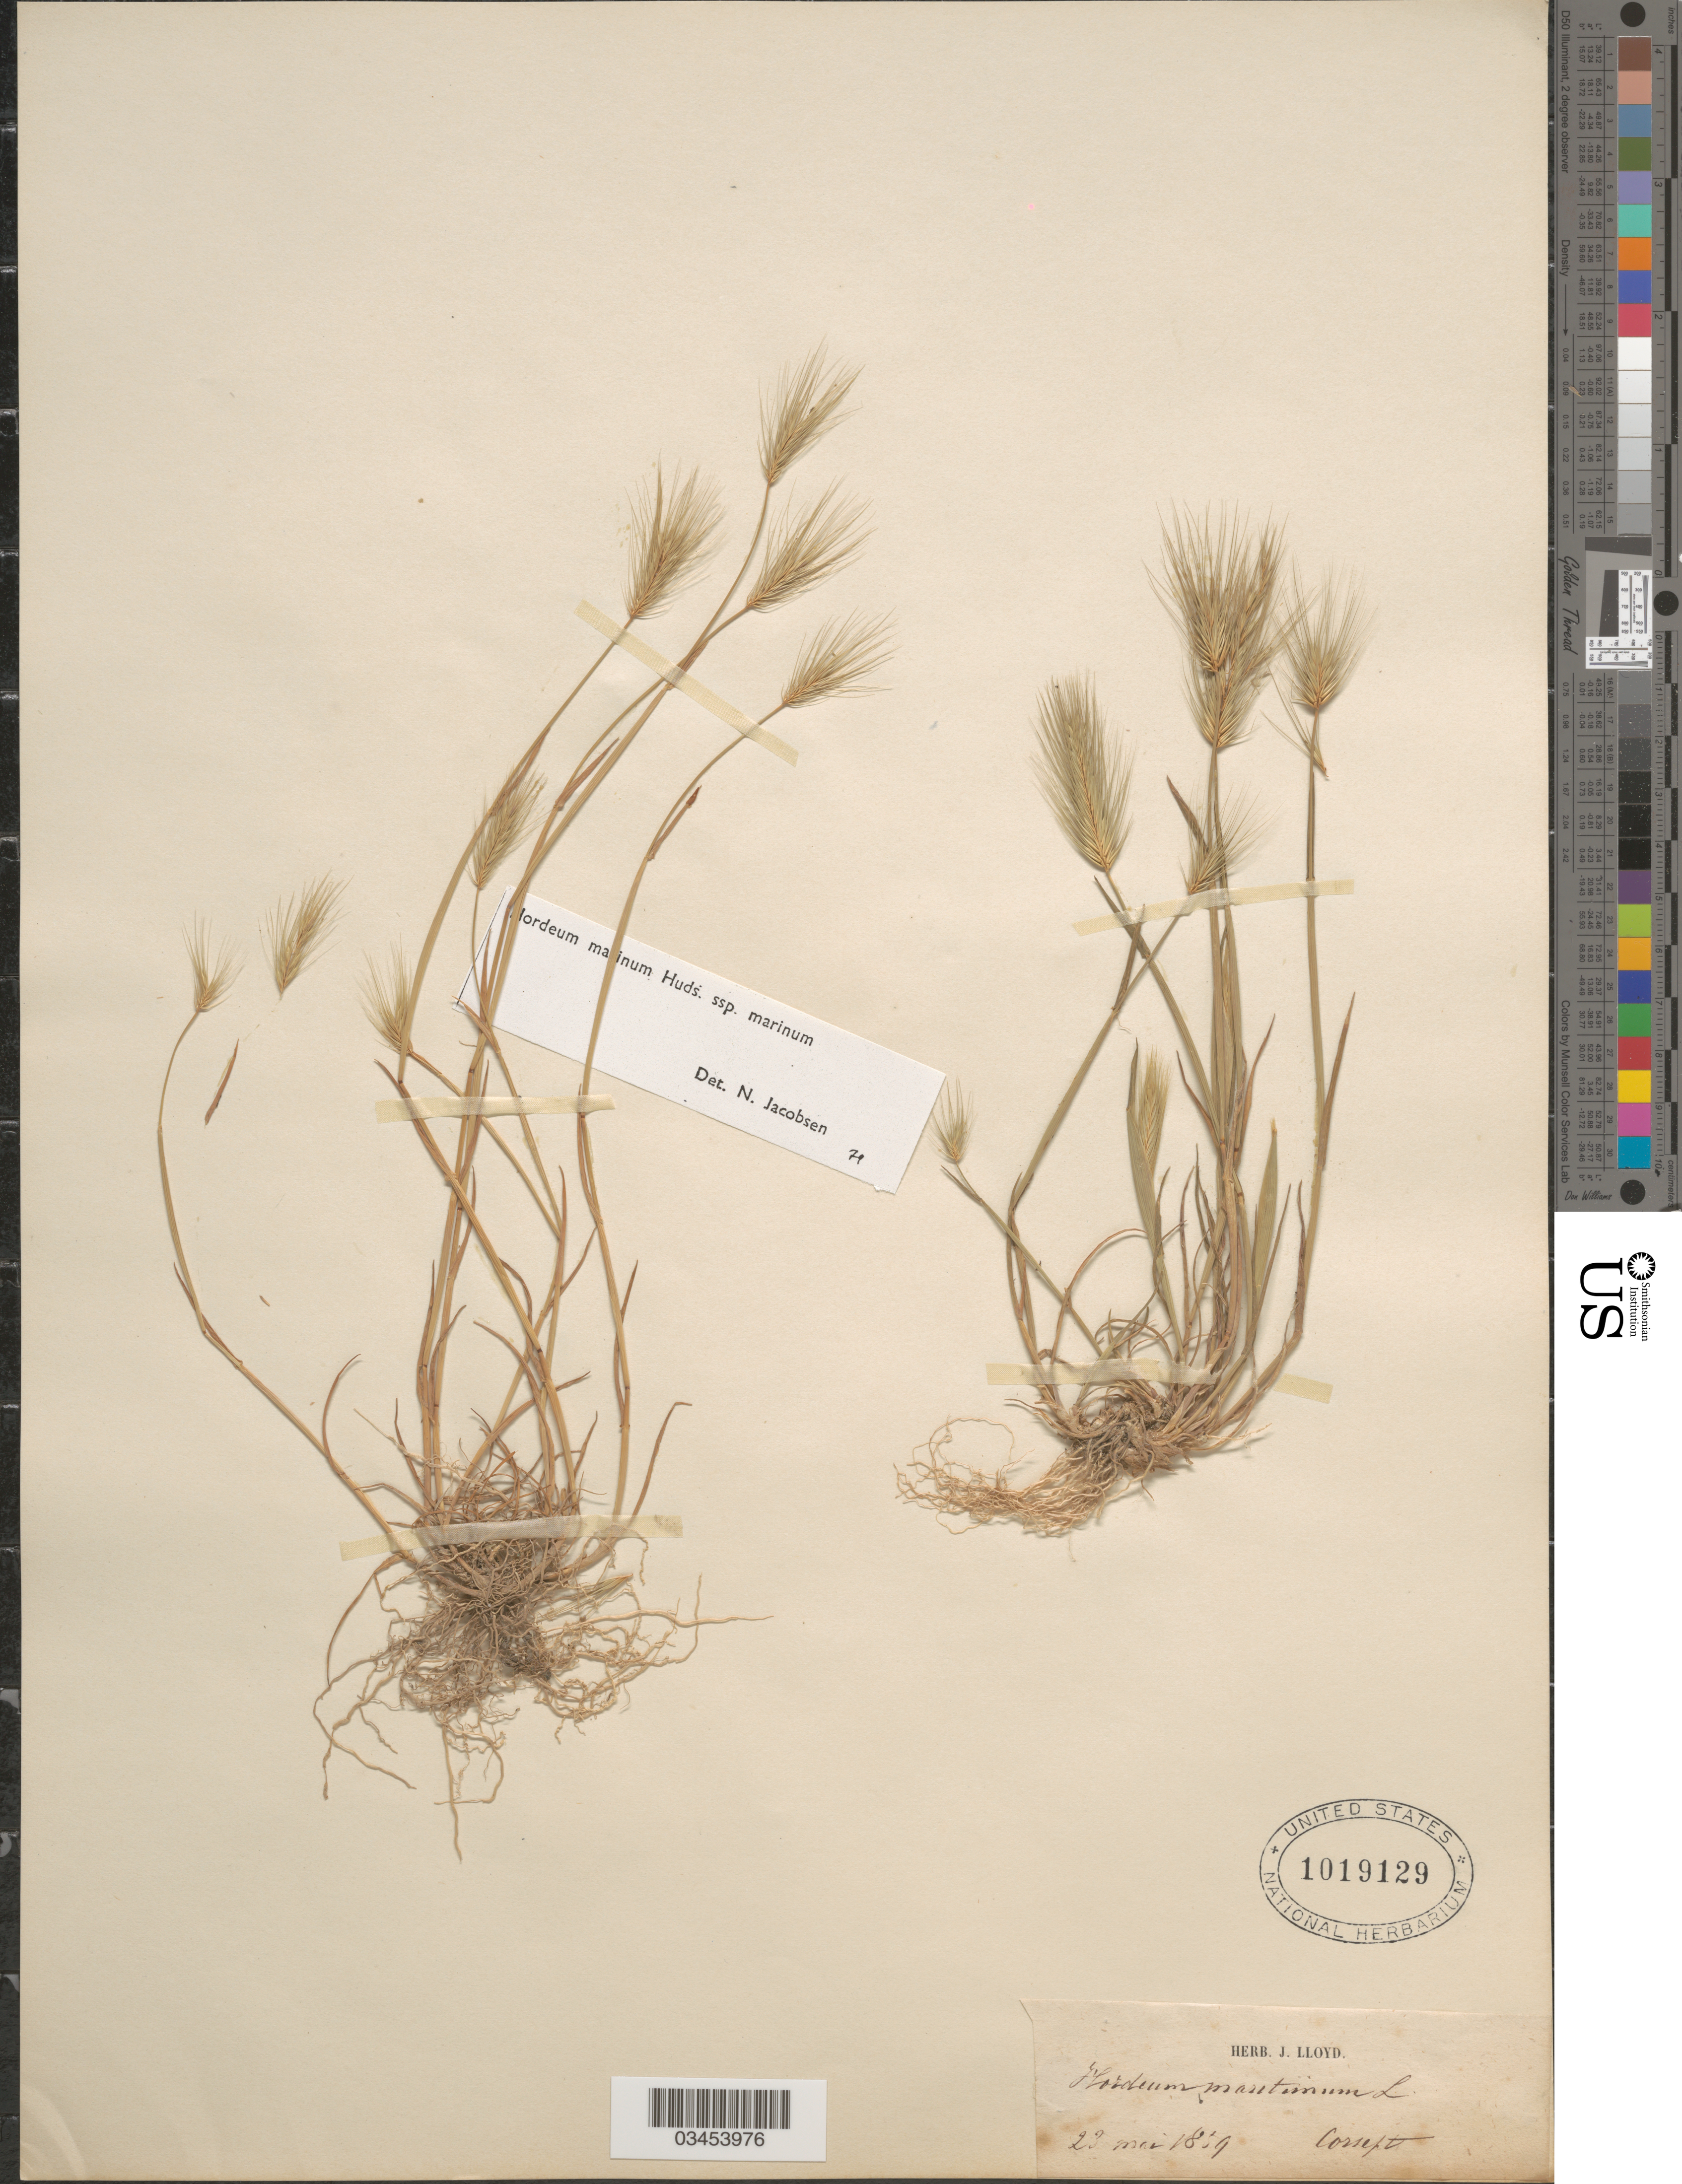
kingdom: Plantae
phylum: Tracheophyta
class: Liliopsida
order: Poales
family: Poaceae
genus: Hordeum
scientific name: Hordeum marinum subsp. marinum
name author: Huds.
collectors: Ex herb. J. Lloyd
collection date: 1859-05-23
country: France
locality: Corsept.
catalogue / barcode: US 1019129